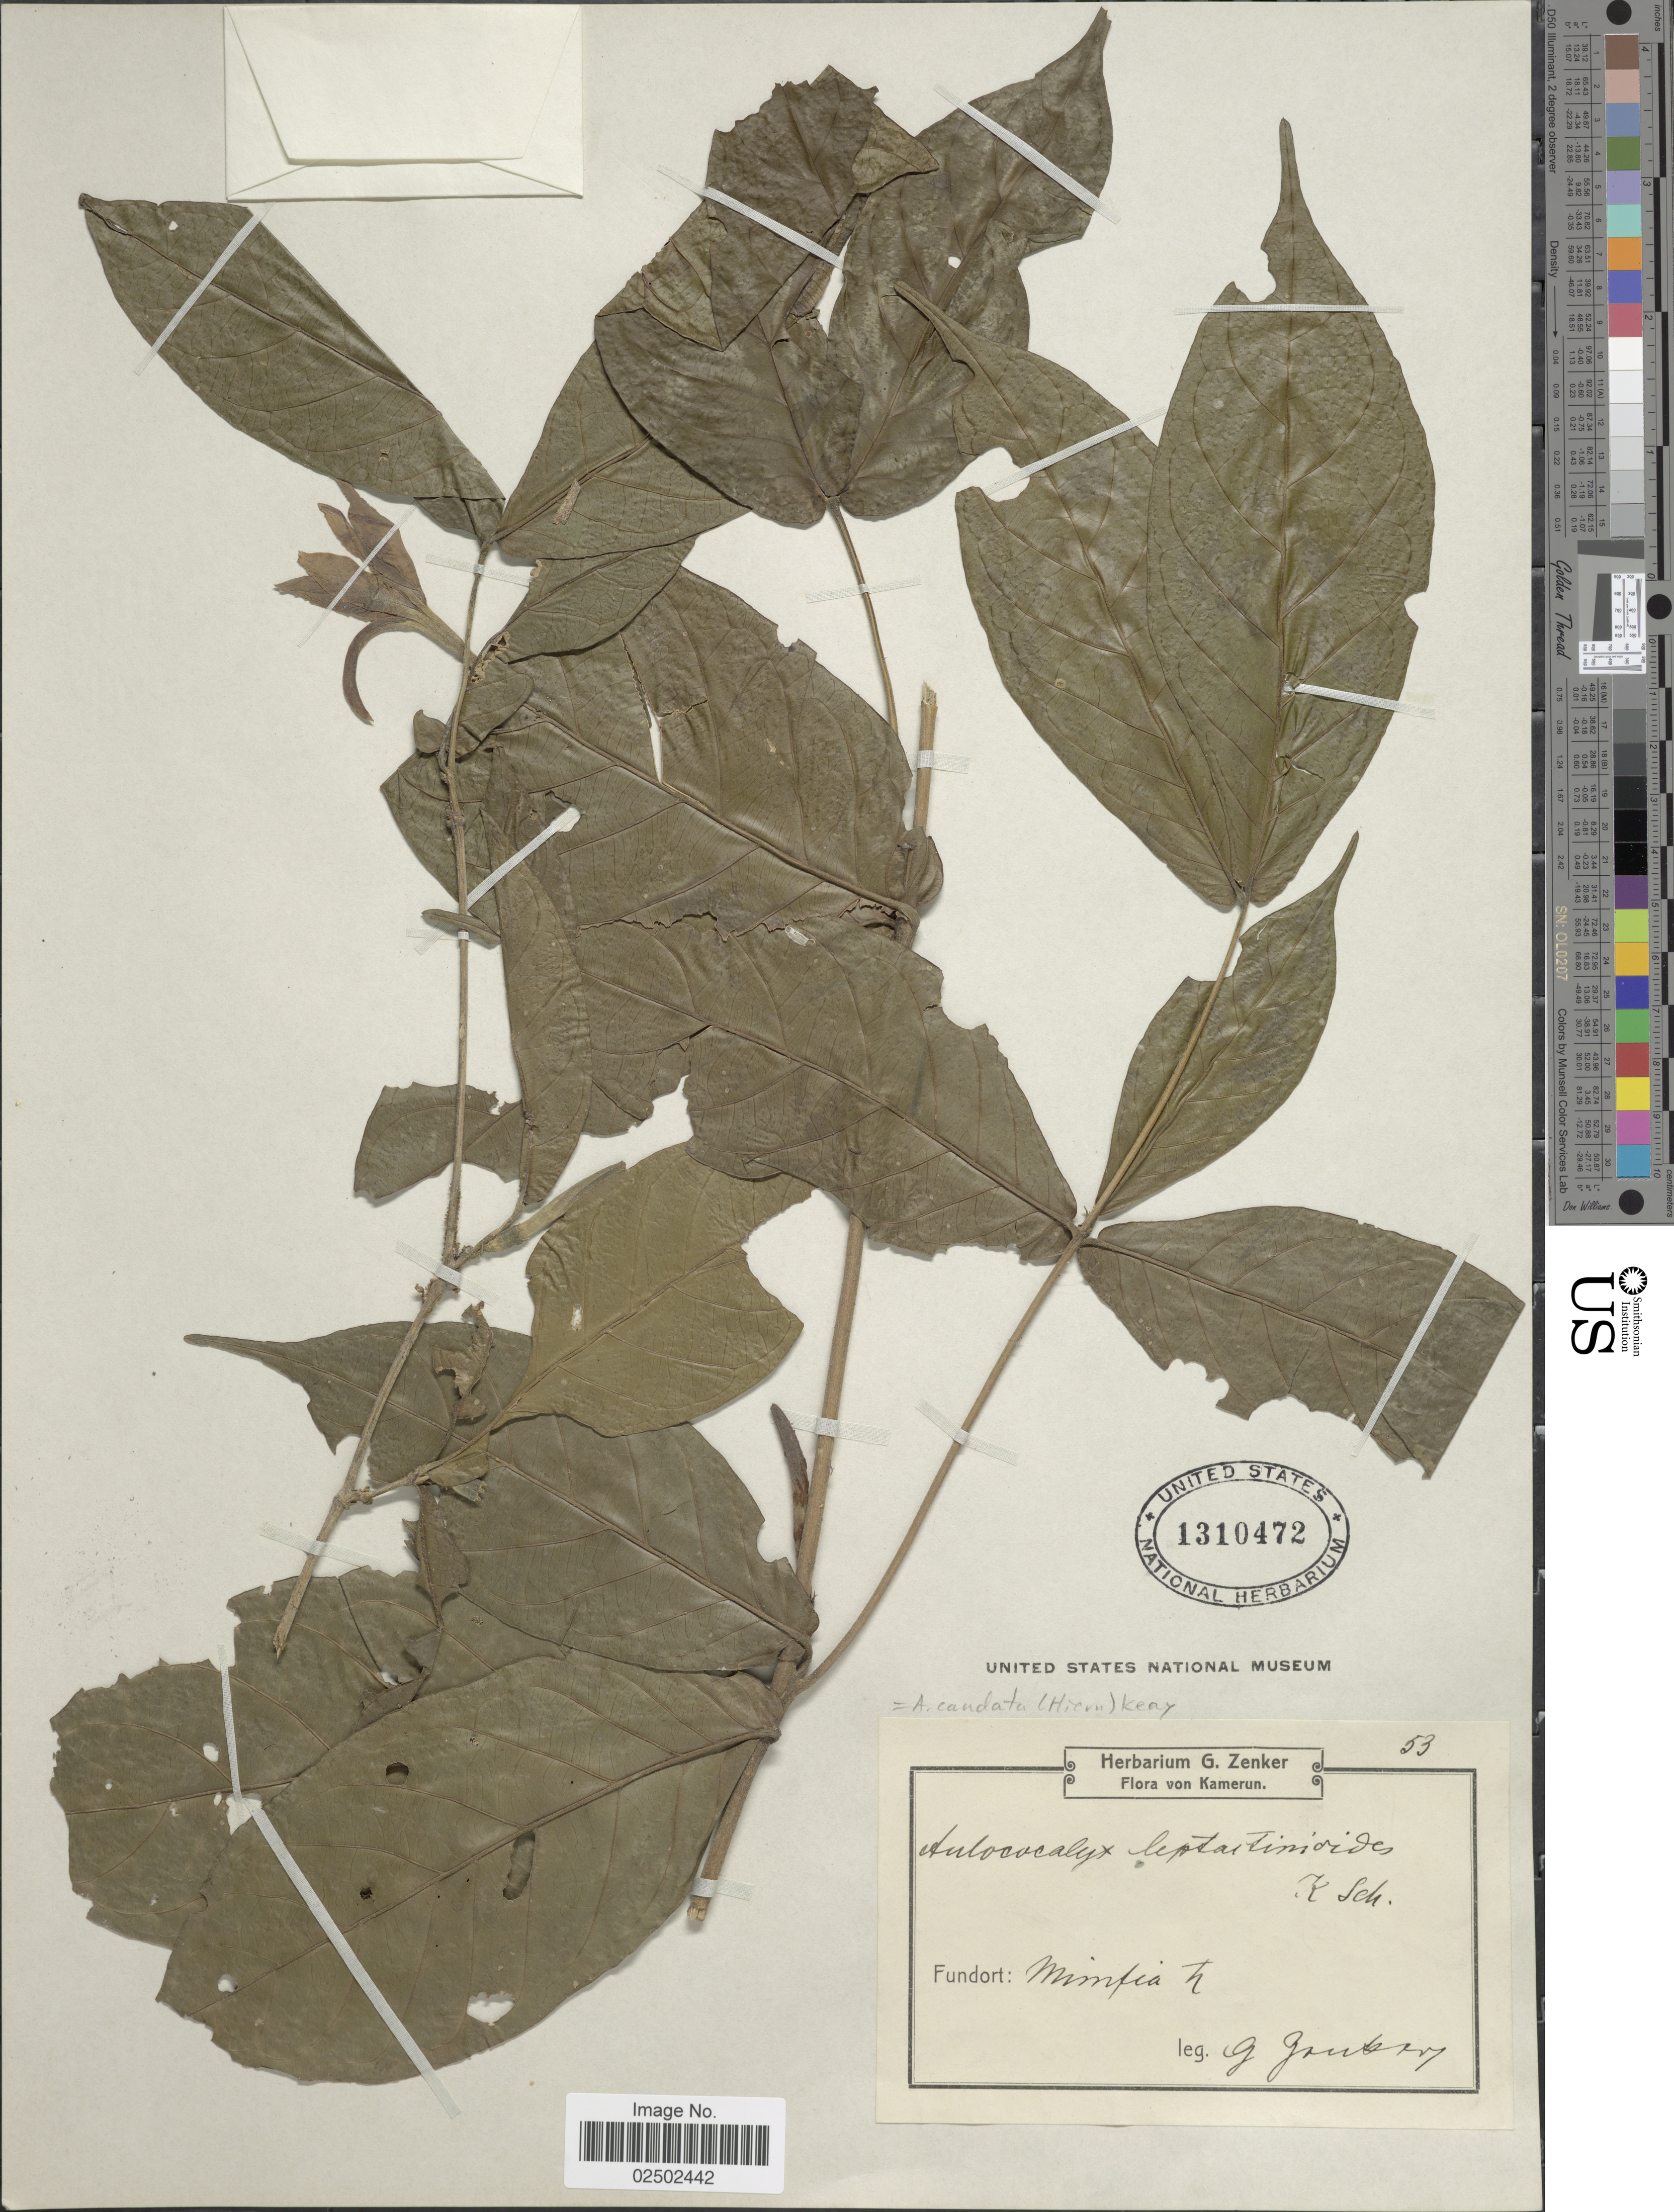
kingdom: Plantae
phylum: Tracheophyta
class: Magnoliopsida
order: Gentianales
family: Rubiaceae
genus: Aulacocalyx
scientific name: Aulacocalyx caudata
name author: (Hiern) Keay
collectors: G. A. Zenker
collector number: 53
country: Cameroon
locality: Kamerun, Mimfia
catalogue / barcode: US 1310472